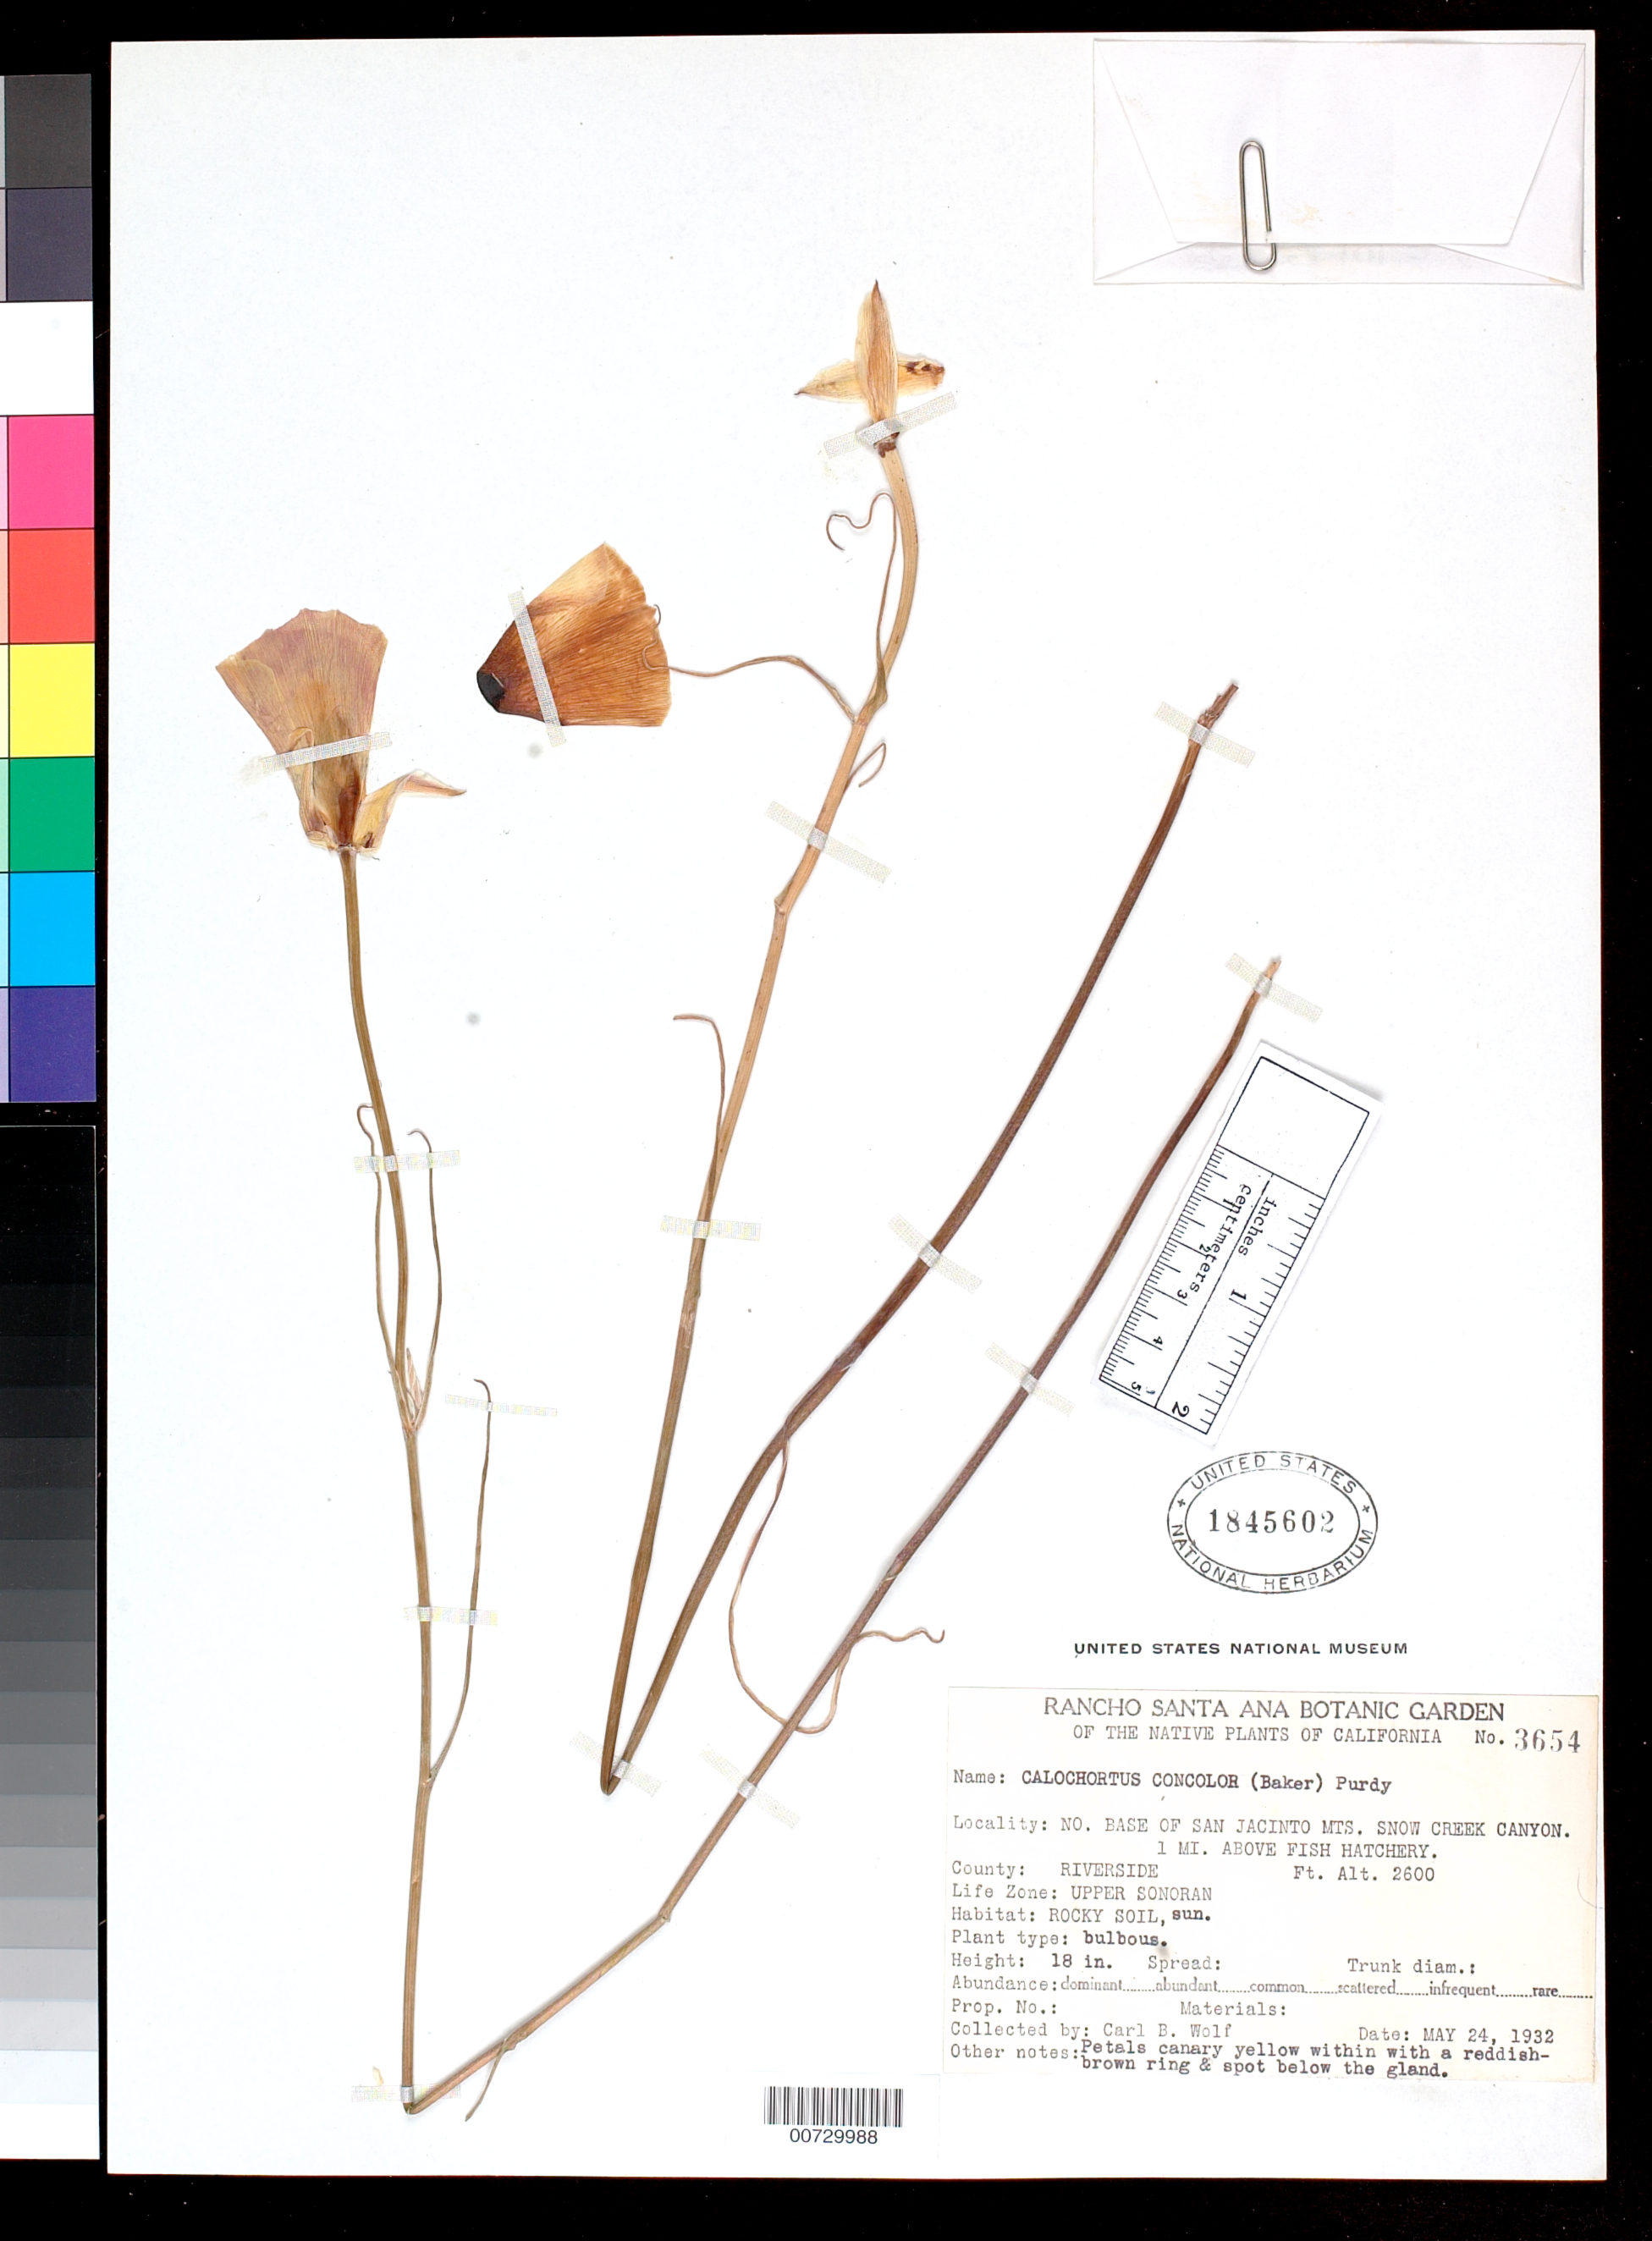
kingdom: Plantae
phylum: Tracheophyta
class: Liliopsida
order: Liliales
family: Liliaceae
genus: Calochortus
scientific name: Calochortus concolor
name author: (Baker) Purdy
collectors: H. M. Hall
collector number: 3654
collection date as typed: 24 May 1932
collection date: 1932-05-24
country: United States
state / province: California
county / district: Riverside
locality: Base of San Jacinto Mts. Snow Creek Canyon. 1 mi. above fish hatchery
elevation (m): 792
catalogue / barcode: US 1845602